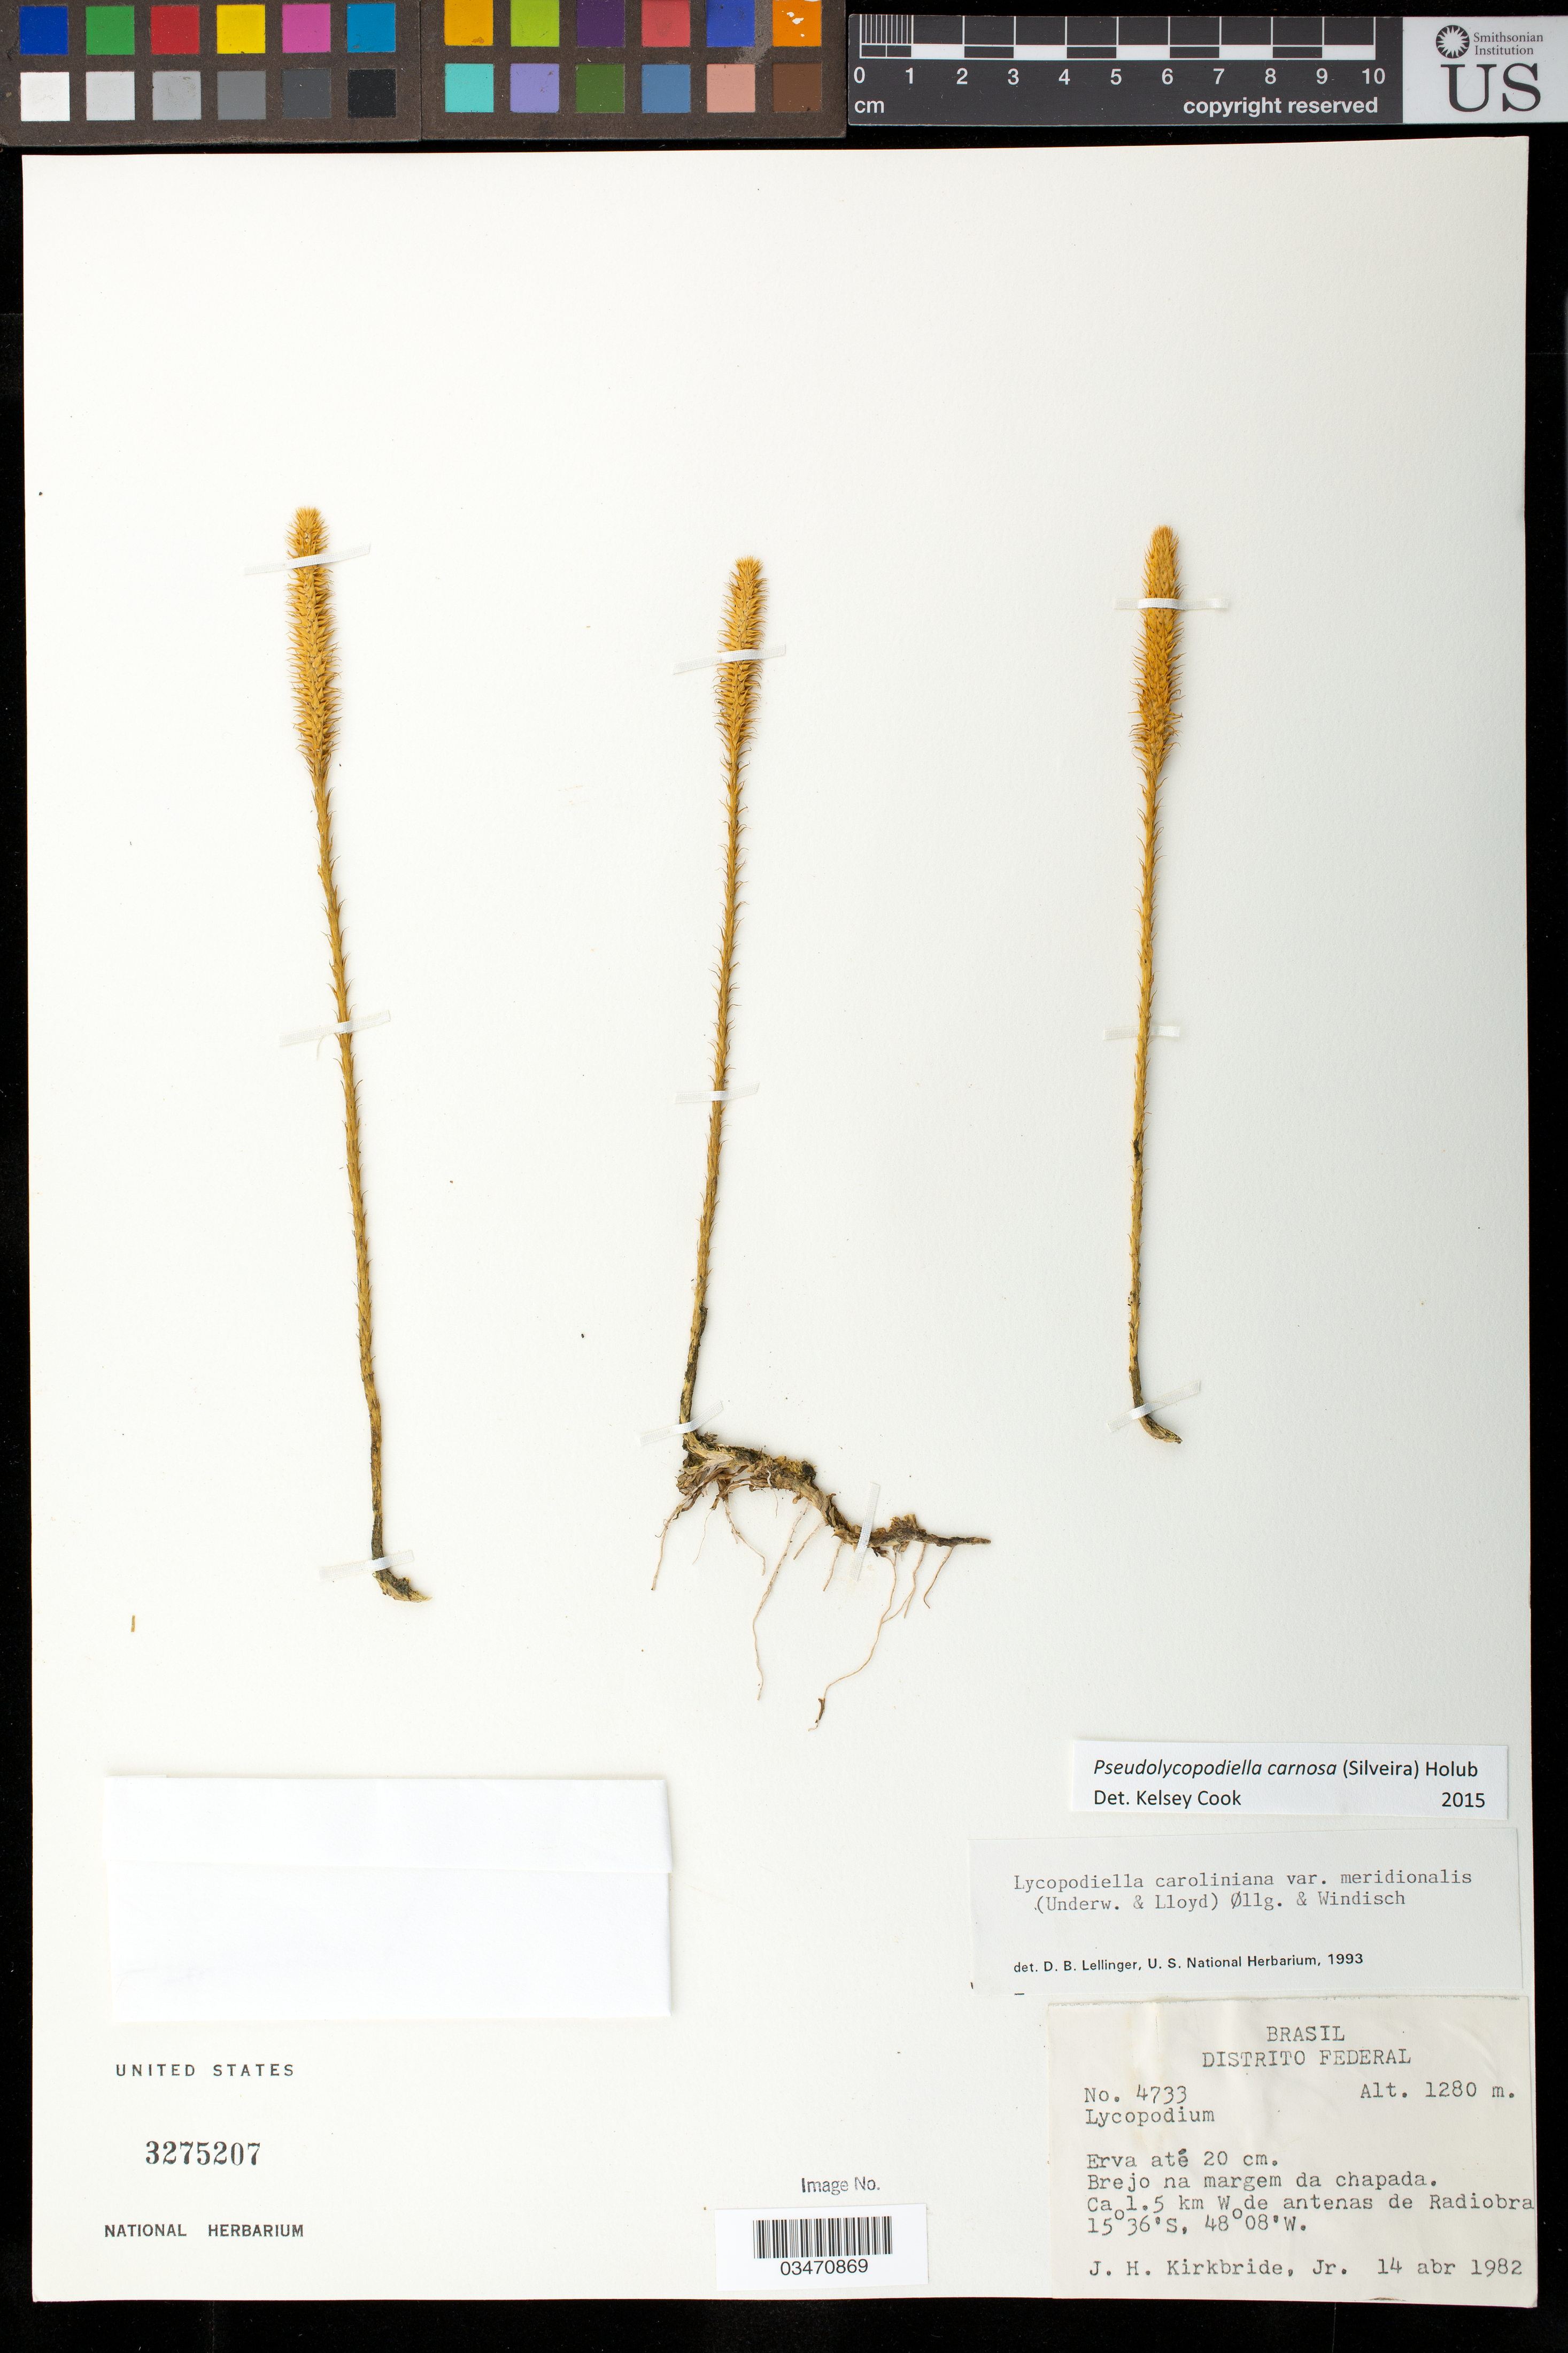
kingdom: Plantae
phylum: Tracheophyta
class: Lycopodiopsida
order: Lycopodiales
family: Lycopodiaceae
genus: Pseudolycopodiella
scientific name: Pseudolycopodiella caroliniana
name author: (L.) Holub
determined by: Cook, K.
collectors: J. H. Kirkbride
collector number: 4733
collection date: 1982-04-14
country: Brazil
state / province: Distrito Federal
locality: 1,5 km W de antenas de Radiobras.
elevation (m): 1280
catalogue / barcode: US 3275207